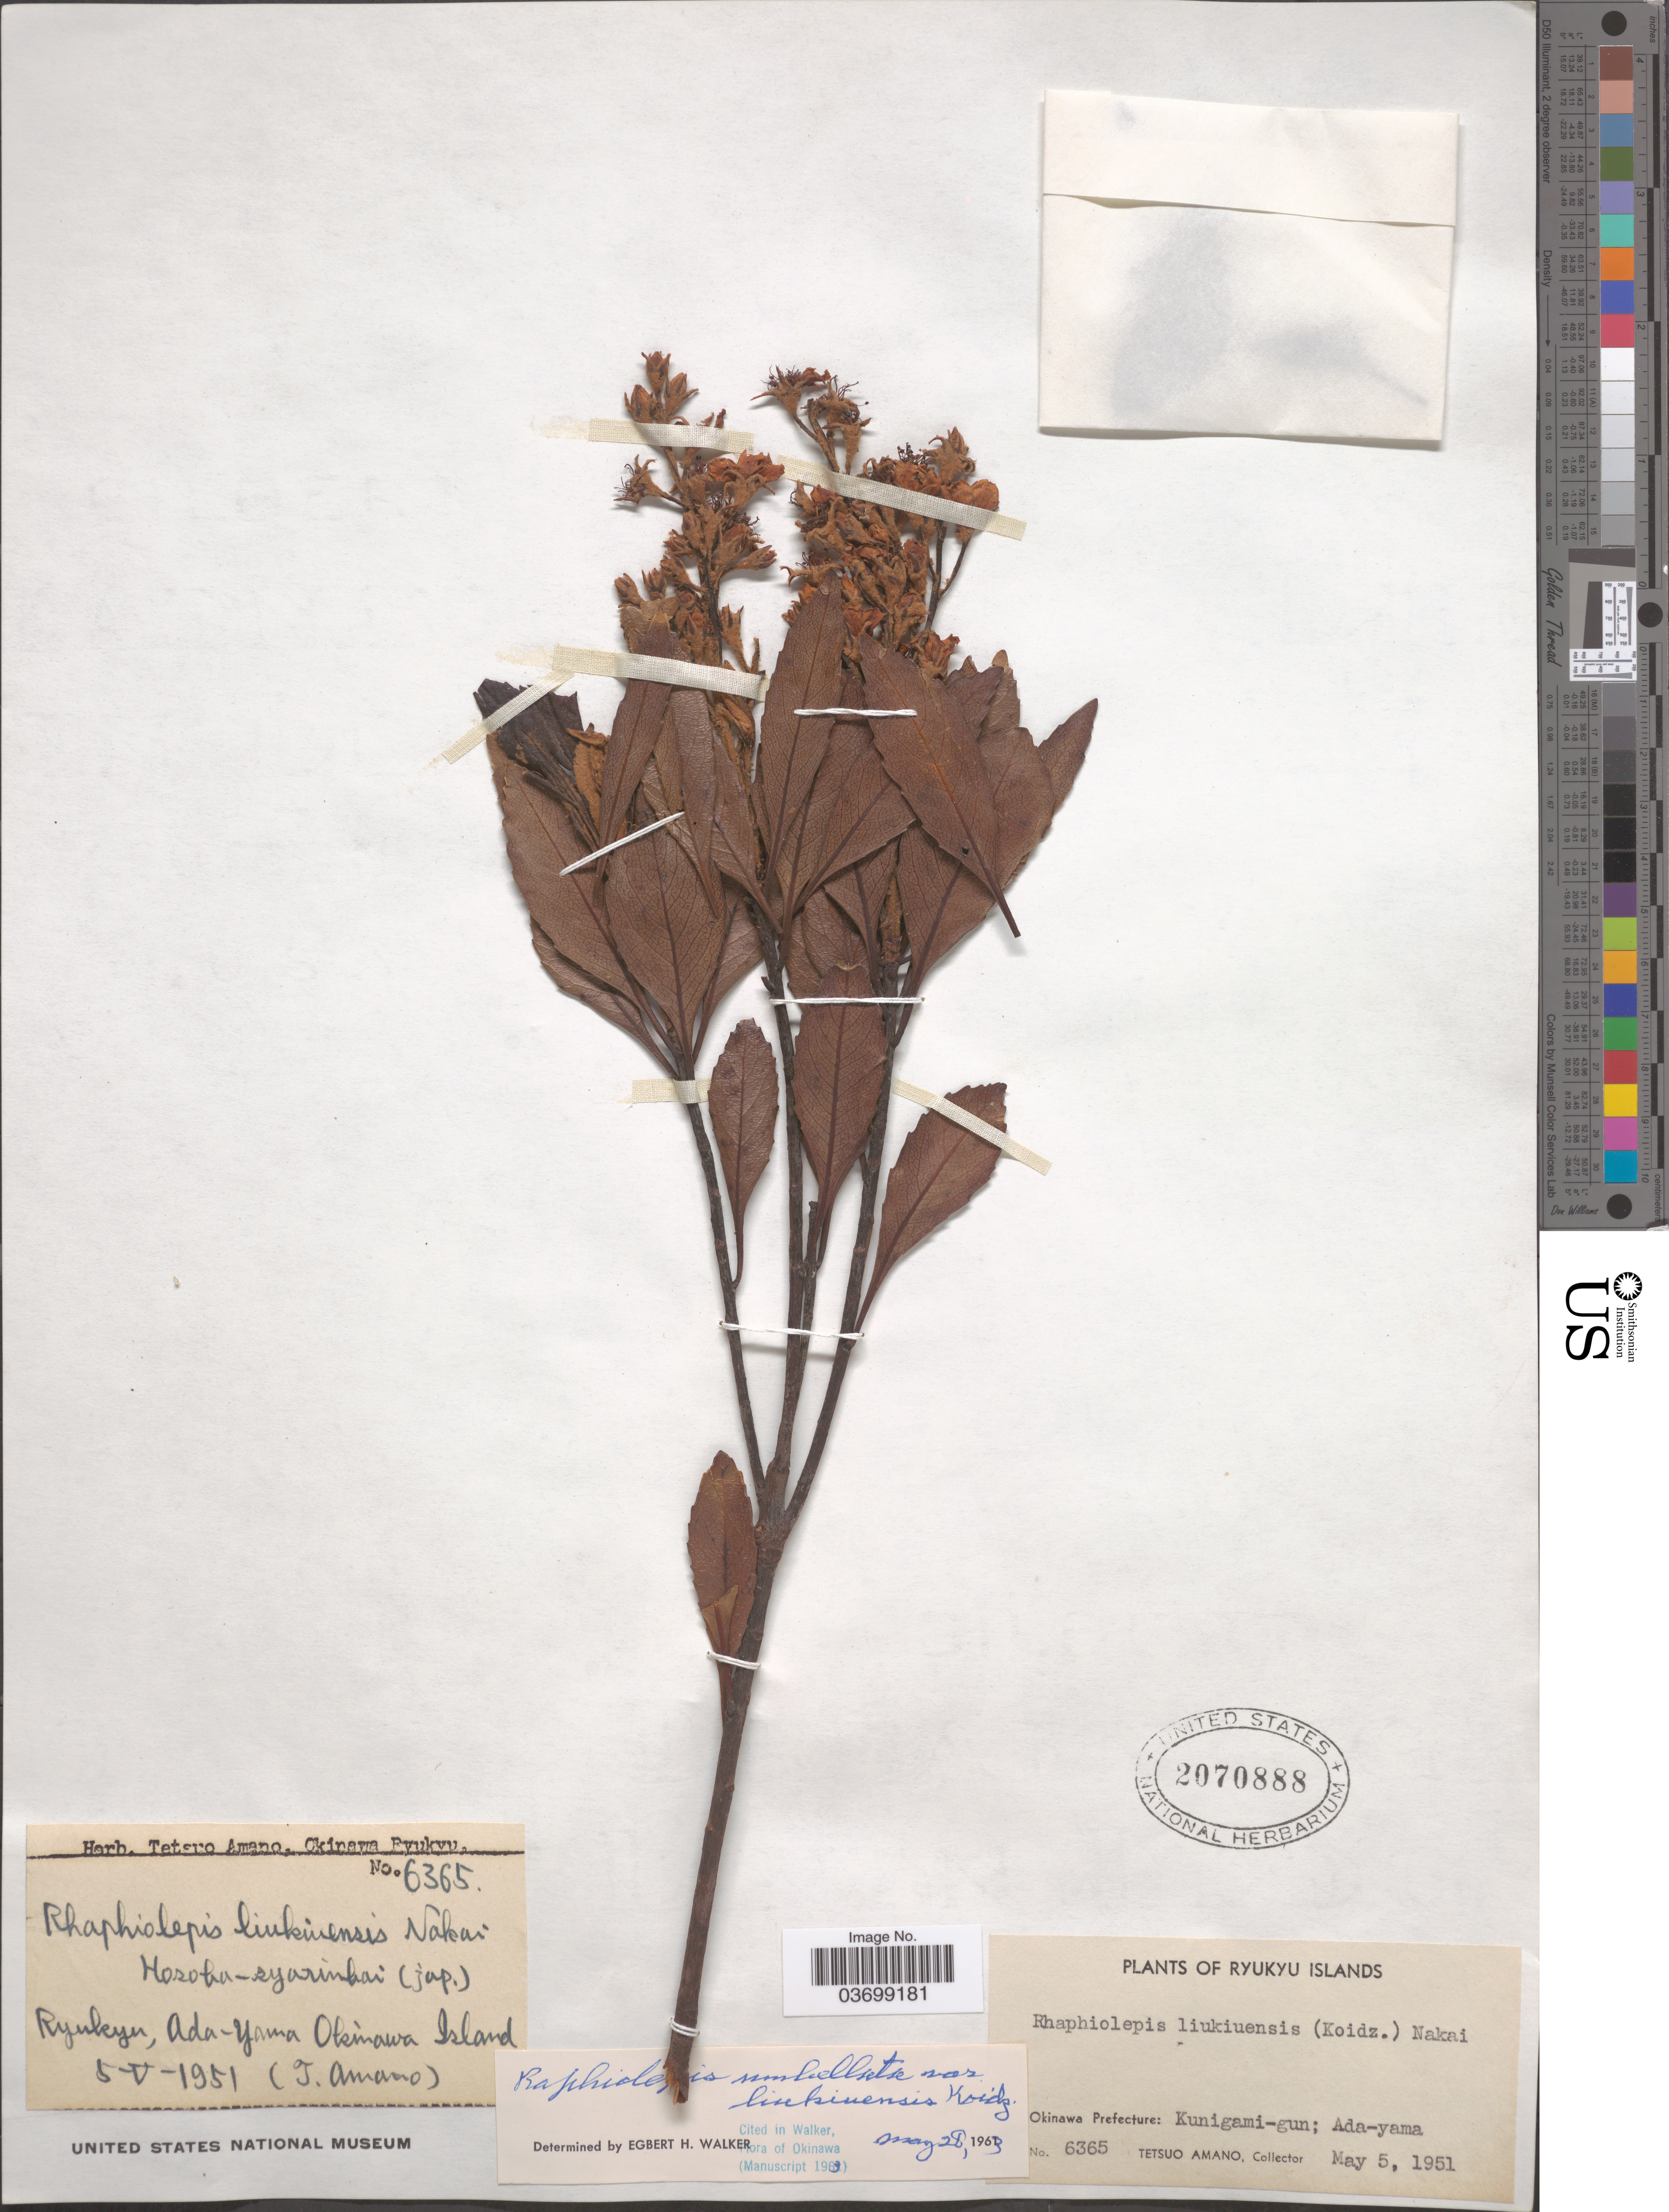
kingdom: Plantae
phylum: Tracheophyta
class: Magnoliopsida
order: Rosales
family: Rosaceae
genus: Rhaphiolepis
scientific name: Rhaphiolepis umbellata var. liukiuensis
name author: Koidz.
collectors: T. Amano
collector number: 6365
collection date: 1951-05-05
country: Japan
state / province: Okinawa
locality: Ryukyu, Ada-Yama Okinawa Island. Ryukyu Islands. Okinawa Prefecture: Kunigami-gun; Ada-yama.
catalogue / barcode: US 2070888